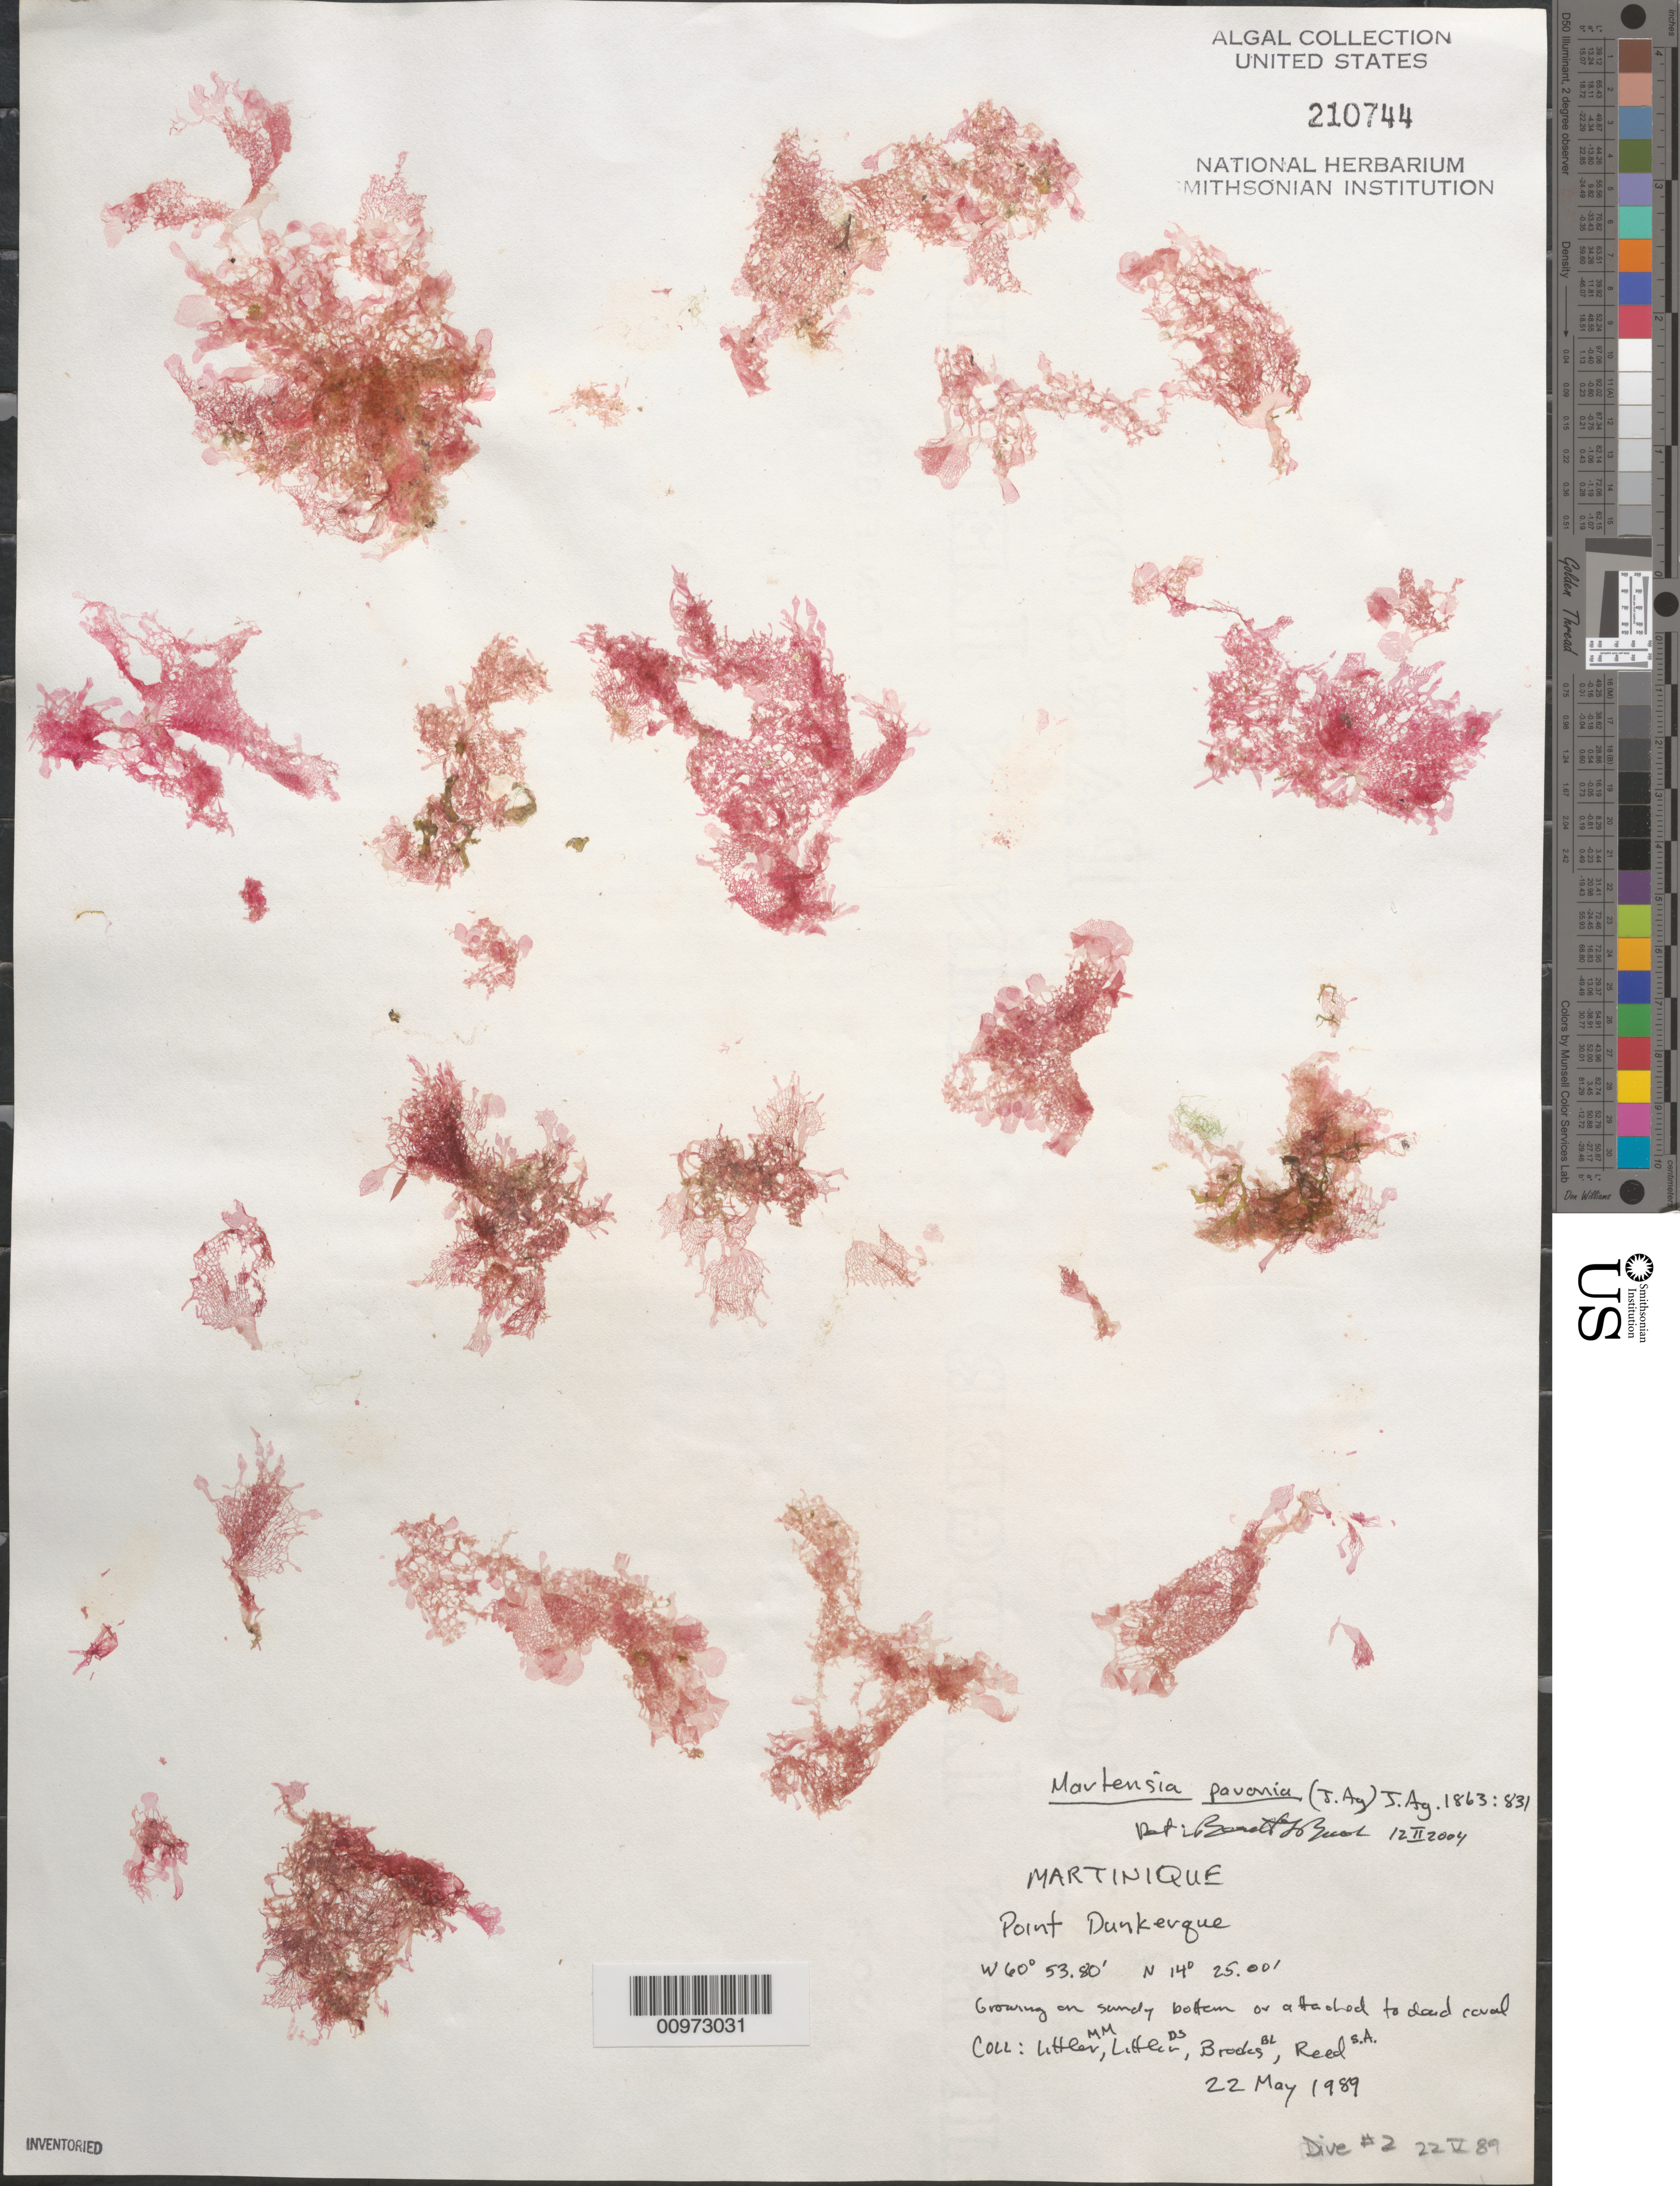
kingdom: Plantae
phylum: Rhodophyta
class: Florideophyceae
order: Ceramiales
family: Delesseriaceae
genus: Martensia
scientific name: Martensia pavonia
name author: (J. Agardh) J. Agardh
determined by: Brooks, B. L., (BOT), Smithsonian Institution - National Museum of Natural History (UNITED STATES)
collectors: D. S. Littler, M. M. Littler, B. Brooks & S. Reed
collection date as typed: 22 May 1989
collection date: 1989-05-22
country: Martinique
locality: Pointe Dunkerque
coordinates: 14 25.00'N, 60 53.80'W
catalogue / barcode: US 210744